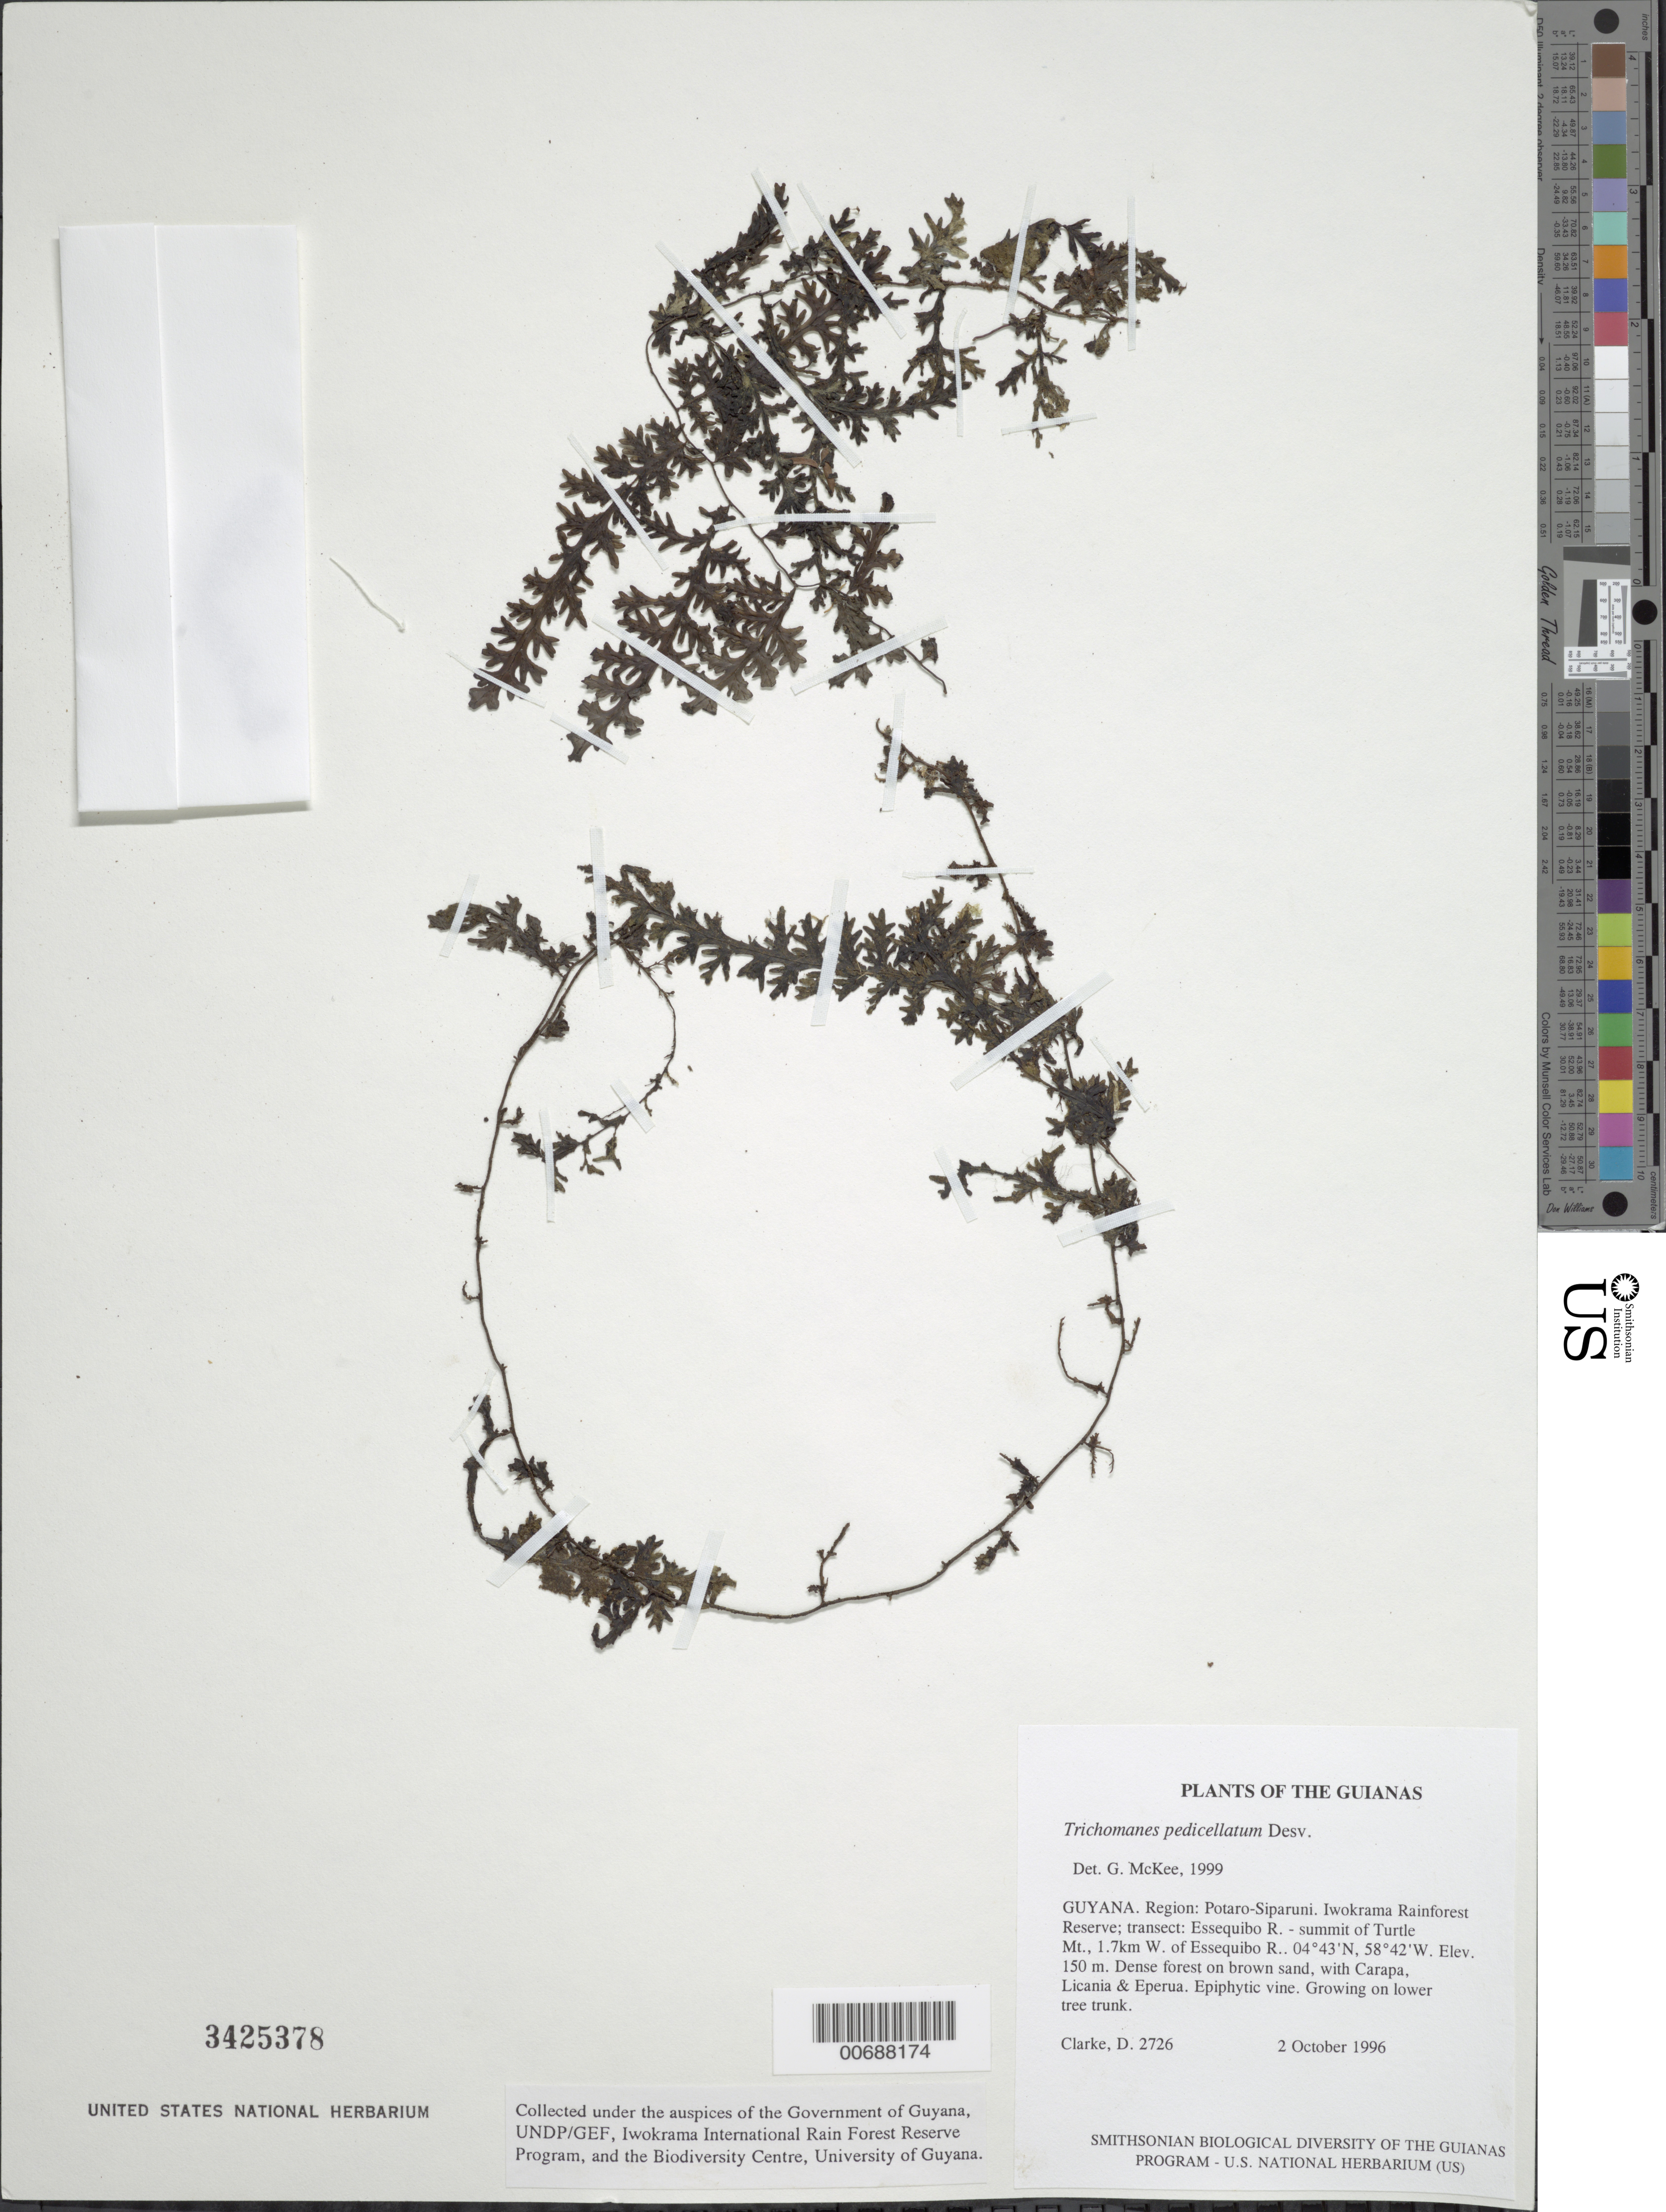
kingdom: Plantae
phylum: Tracheophyta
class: Polypodiopsida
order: Hymenophyllales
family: Hymenophyllaceae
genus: Trichomanes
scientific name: Trichomanes pedicellatum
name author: Desv.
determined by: McKee, G. S., (US), NMNH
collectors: H. D. Clarke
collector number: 2726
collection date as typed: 2 October 1996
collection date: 1996-10-02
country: Guyana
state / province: Potaro-Siparuni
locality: Iwokrama Rainforest Reserve; transect: Essequibo R. - summit of Turtle Mt., 1.7km W. of Essequibo R.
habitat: Dense forest on brown sand, with Carapa, Licania & Eperua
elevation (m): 150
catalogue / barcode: US 3425378